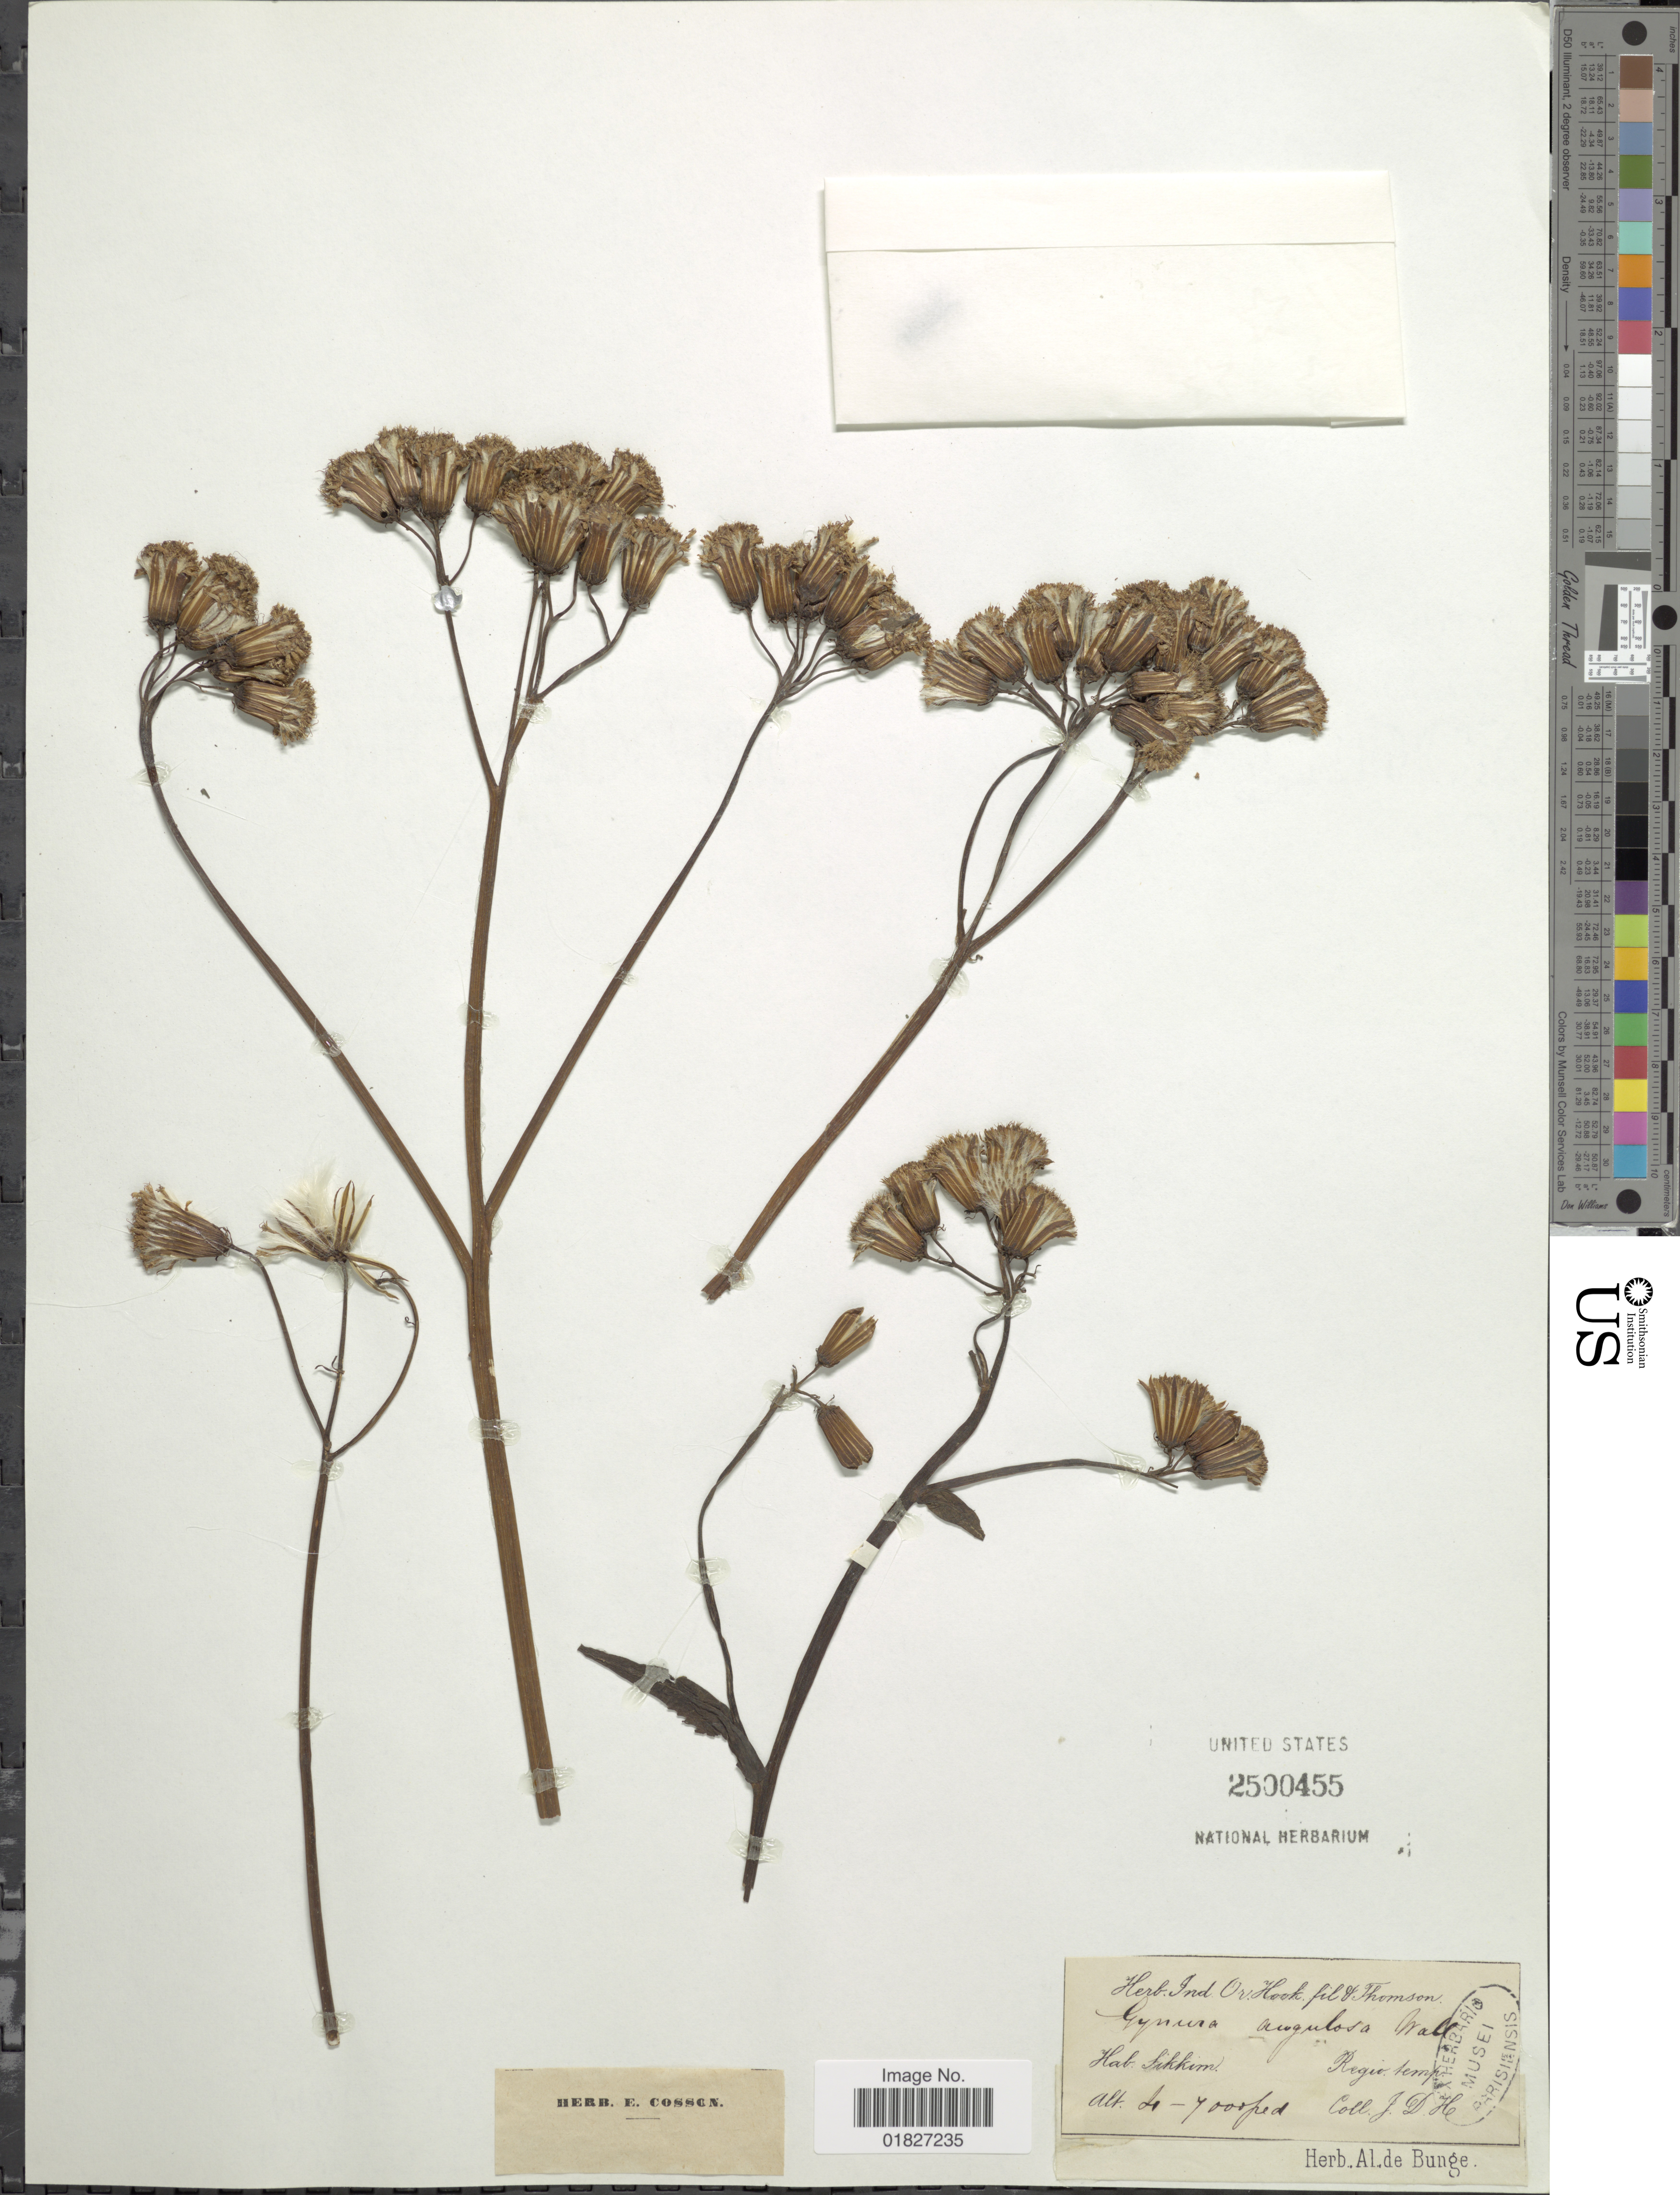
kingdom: Plantae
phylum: Tracheophyta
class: Magnoliopsida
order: Asterales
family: Asteraceae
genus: Gynura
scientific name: Gynura angulosa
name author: DC.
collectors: J. D. H.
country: India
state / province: Sikkim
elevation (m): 1219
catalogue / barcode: US 2500455